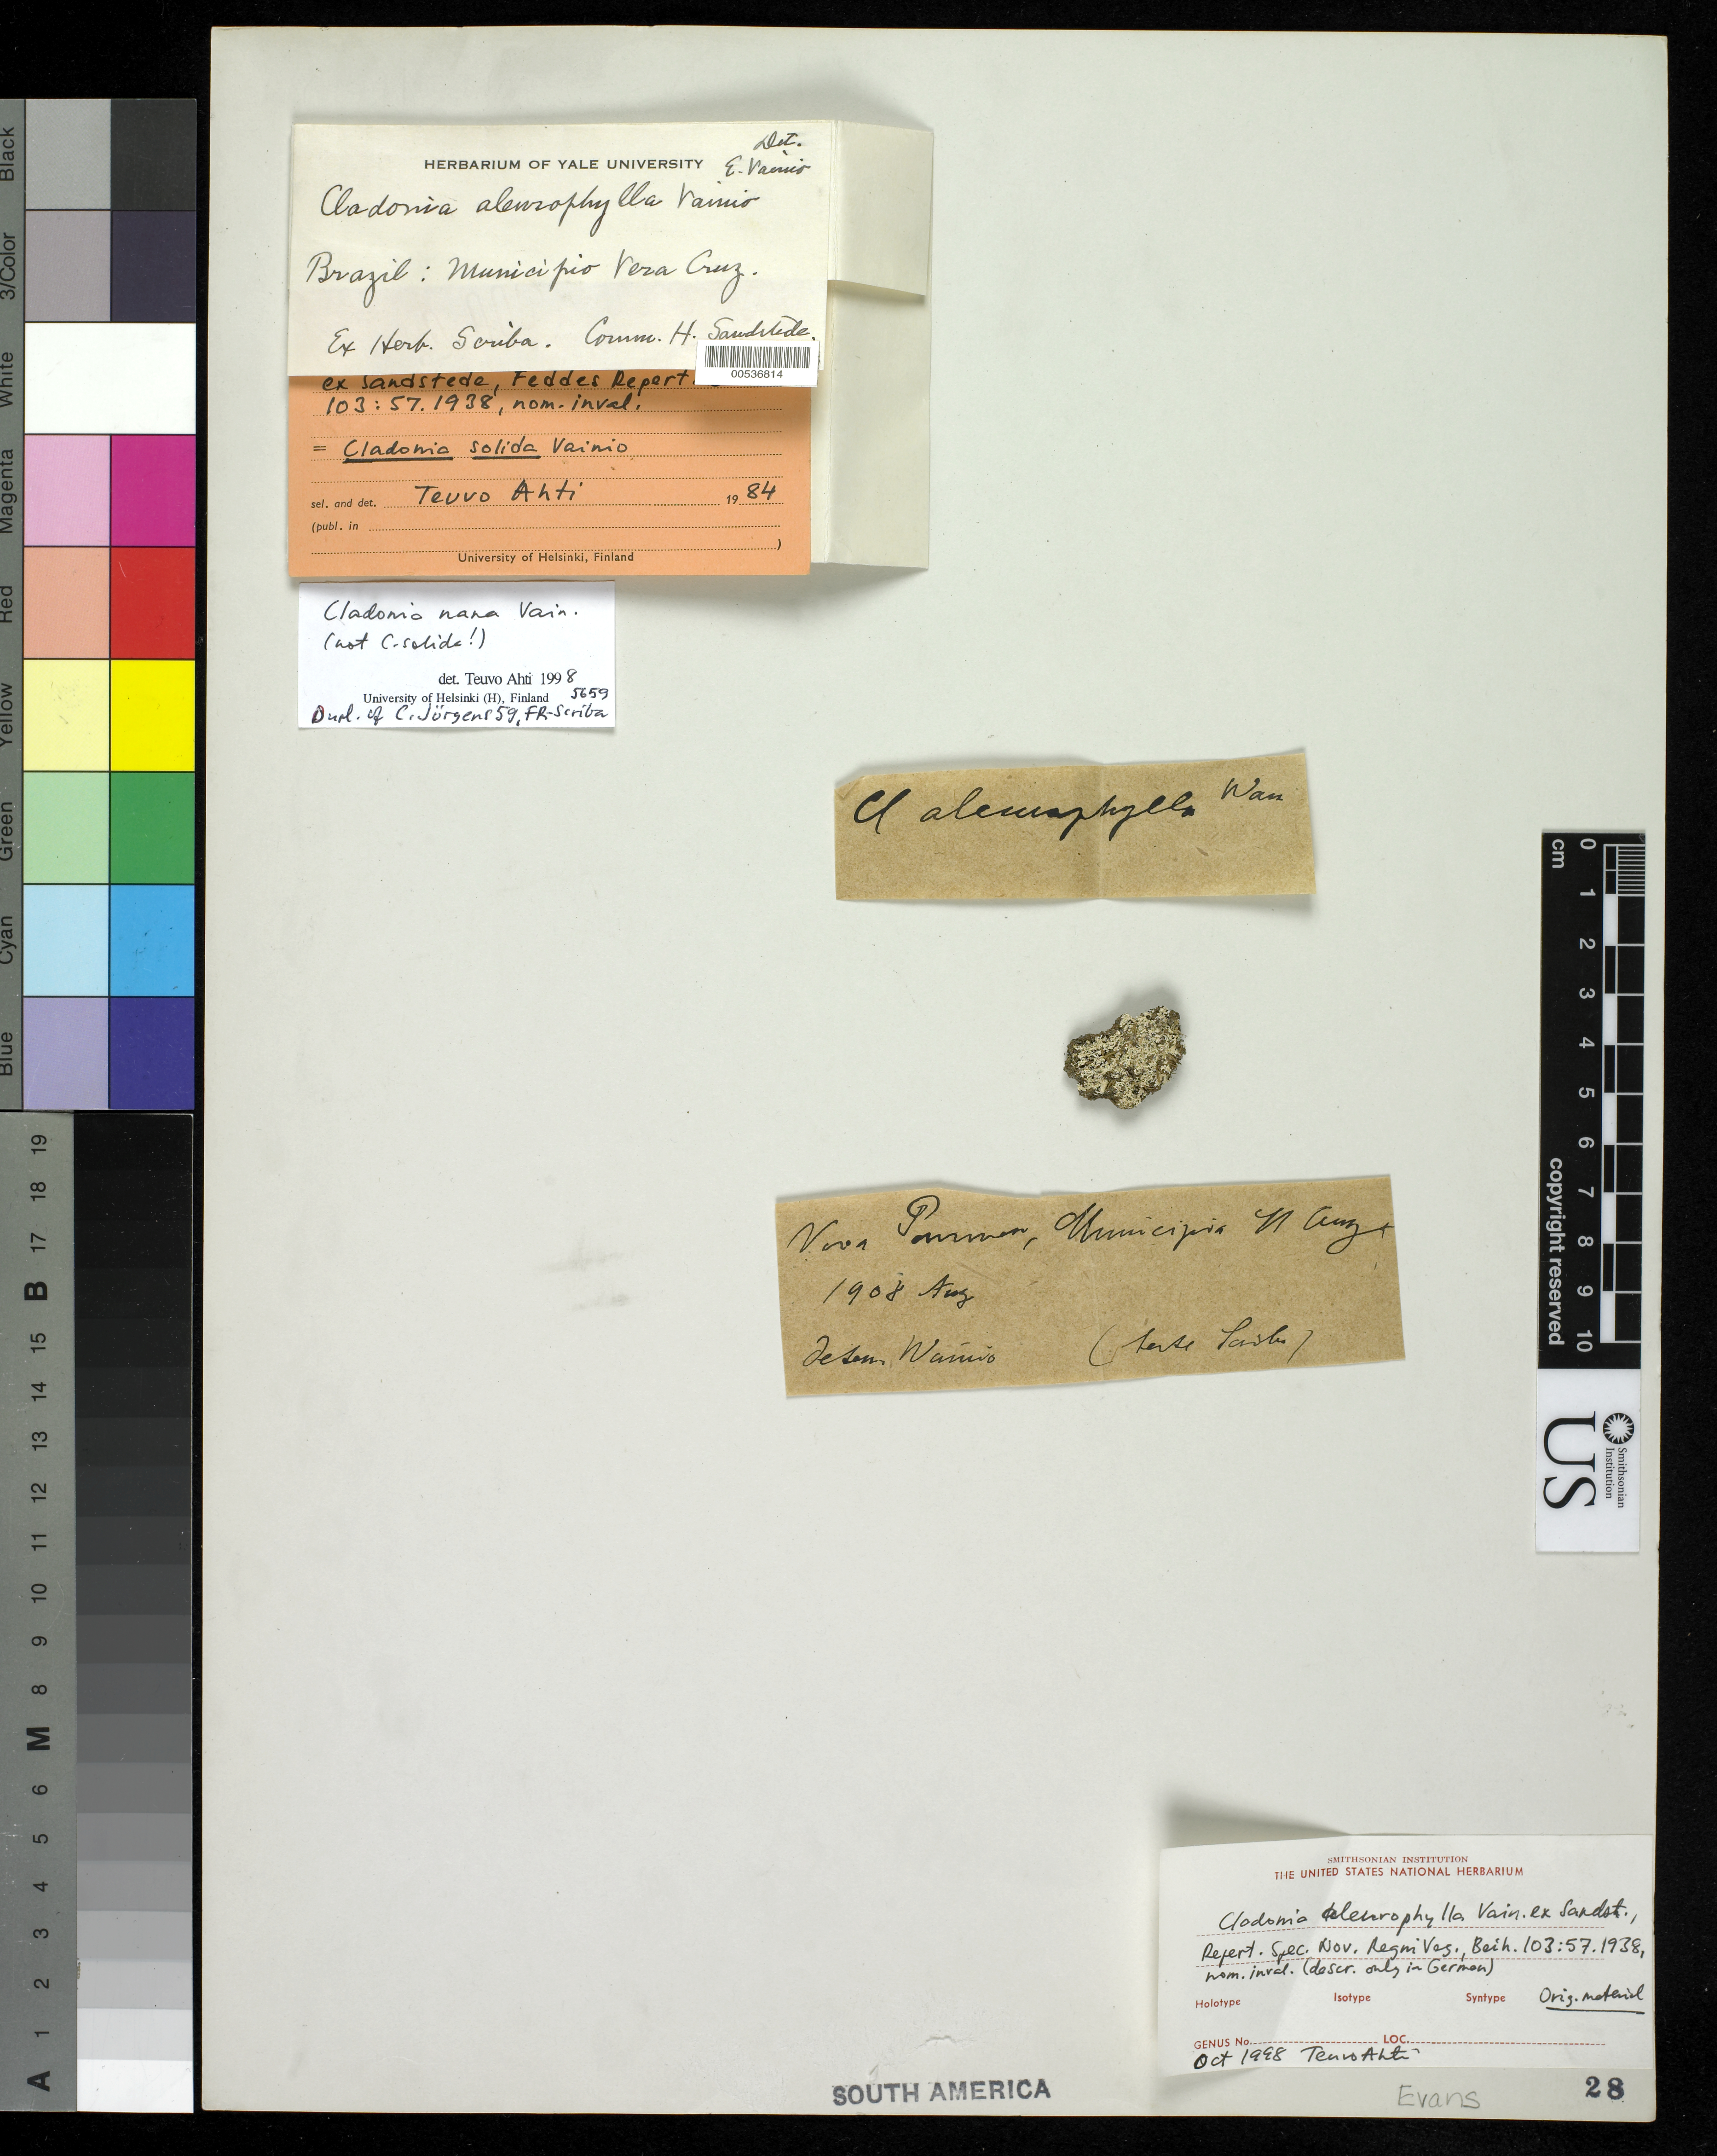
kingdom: Fungi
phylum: Ascomycota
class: Lecanoromycetes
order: Lecanorales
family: Cladoniaceae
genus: Cladonia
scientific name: Cladonia aleurophylla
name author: Vain. ex Sandst.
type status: Type Collection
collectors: H. Sandstede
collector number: Ex Herb. Scriba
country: Brazil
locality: Municipio vera cruz